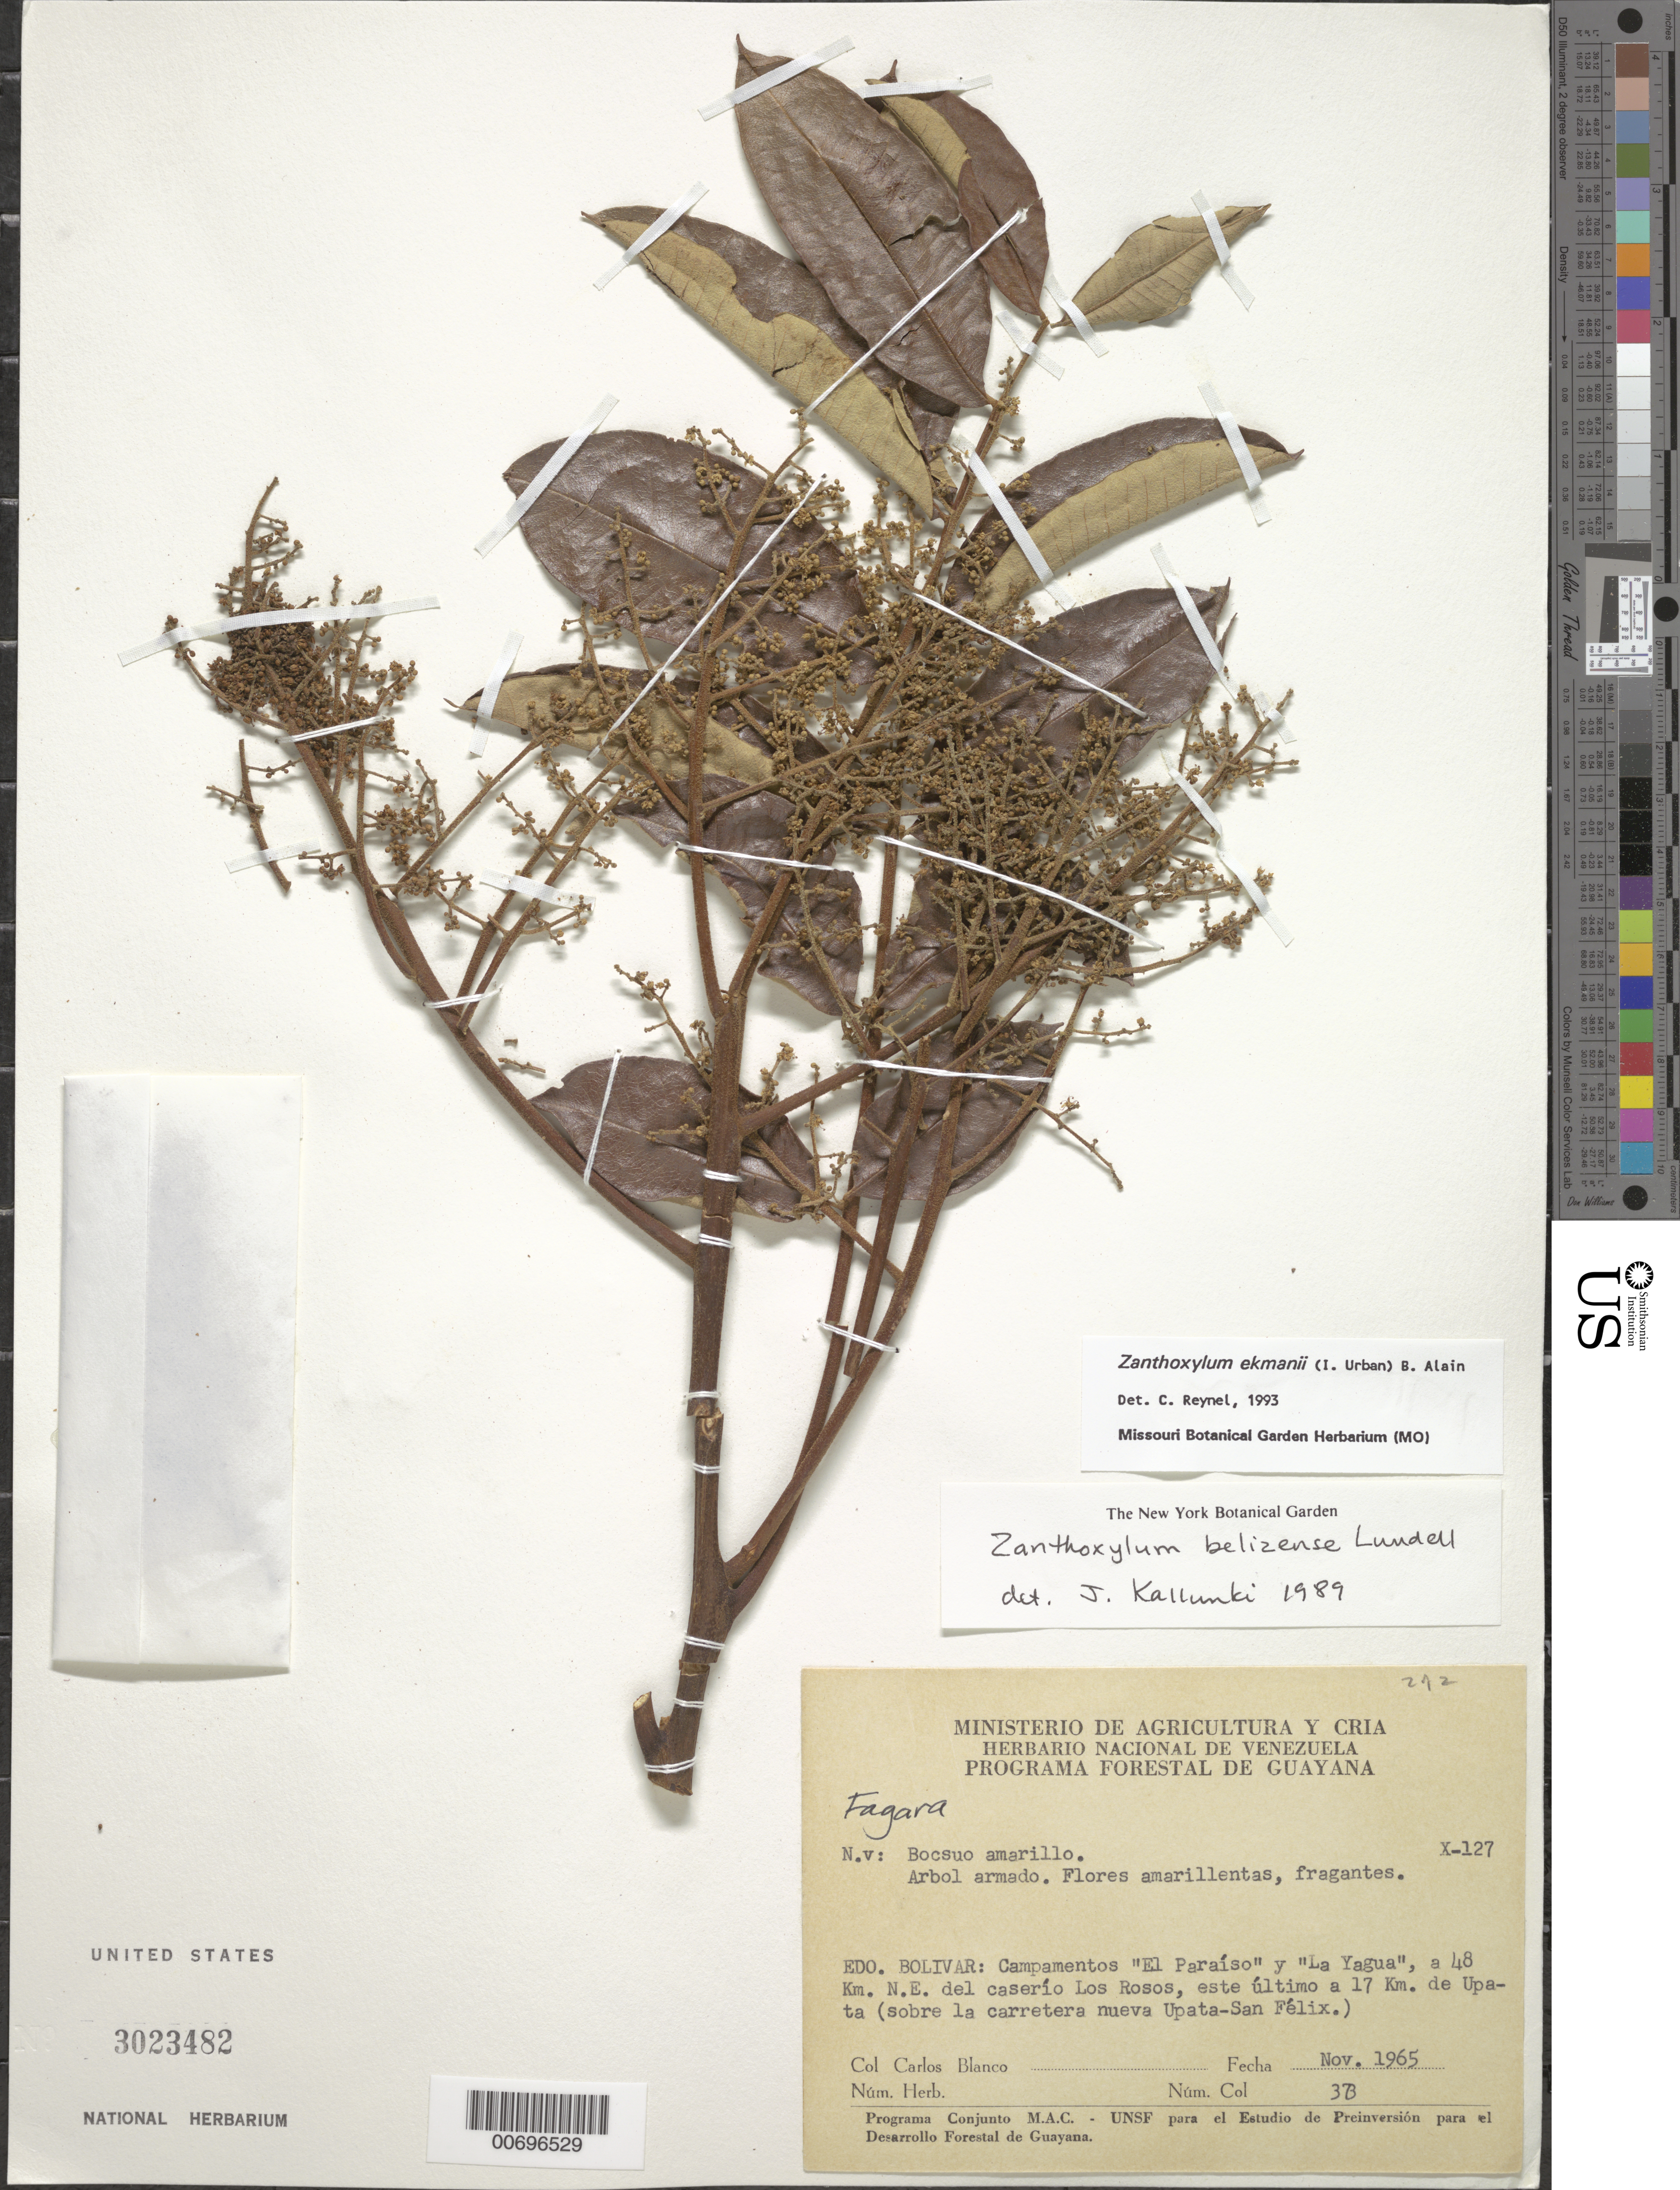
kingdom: Plantae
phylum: Tracheophyta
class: Magnoliopsida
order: Sapindales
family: Rutaceae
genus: Zanthoxylum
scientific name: Zanthoxylum ekmanii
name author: (Urb.) Alain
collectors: C. Blanco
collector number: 373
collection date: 1965-11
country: Venezuela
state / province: Bolivar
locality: Campamentos "El Paraíso" y "La Yagua", a 48 Km. N.E. del caserío Los Rosos, este útimo a 17 Km. de Upata (sobre la carretera nueva Upata-San Félix).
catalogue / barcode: US 3023482